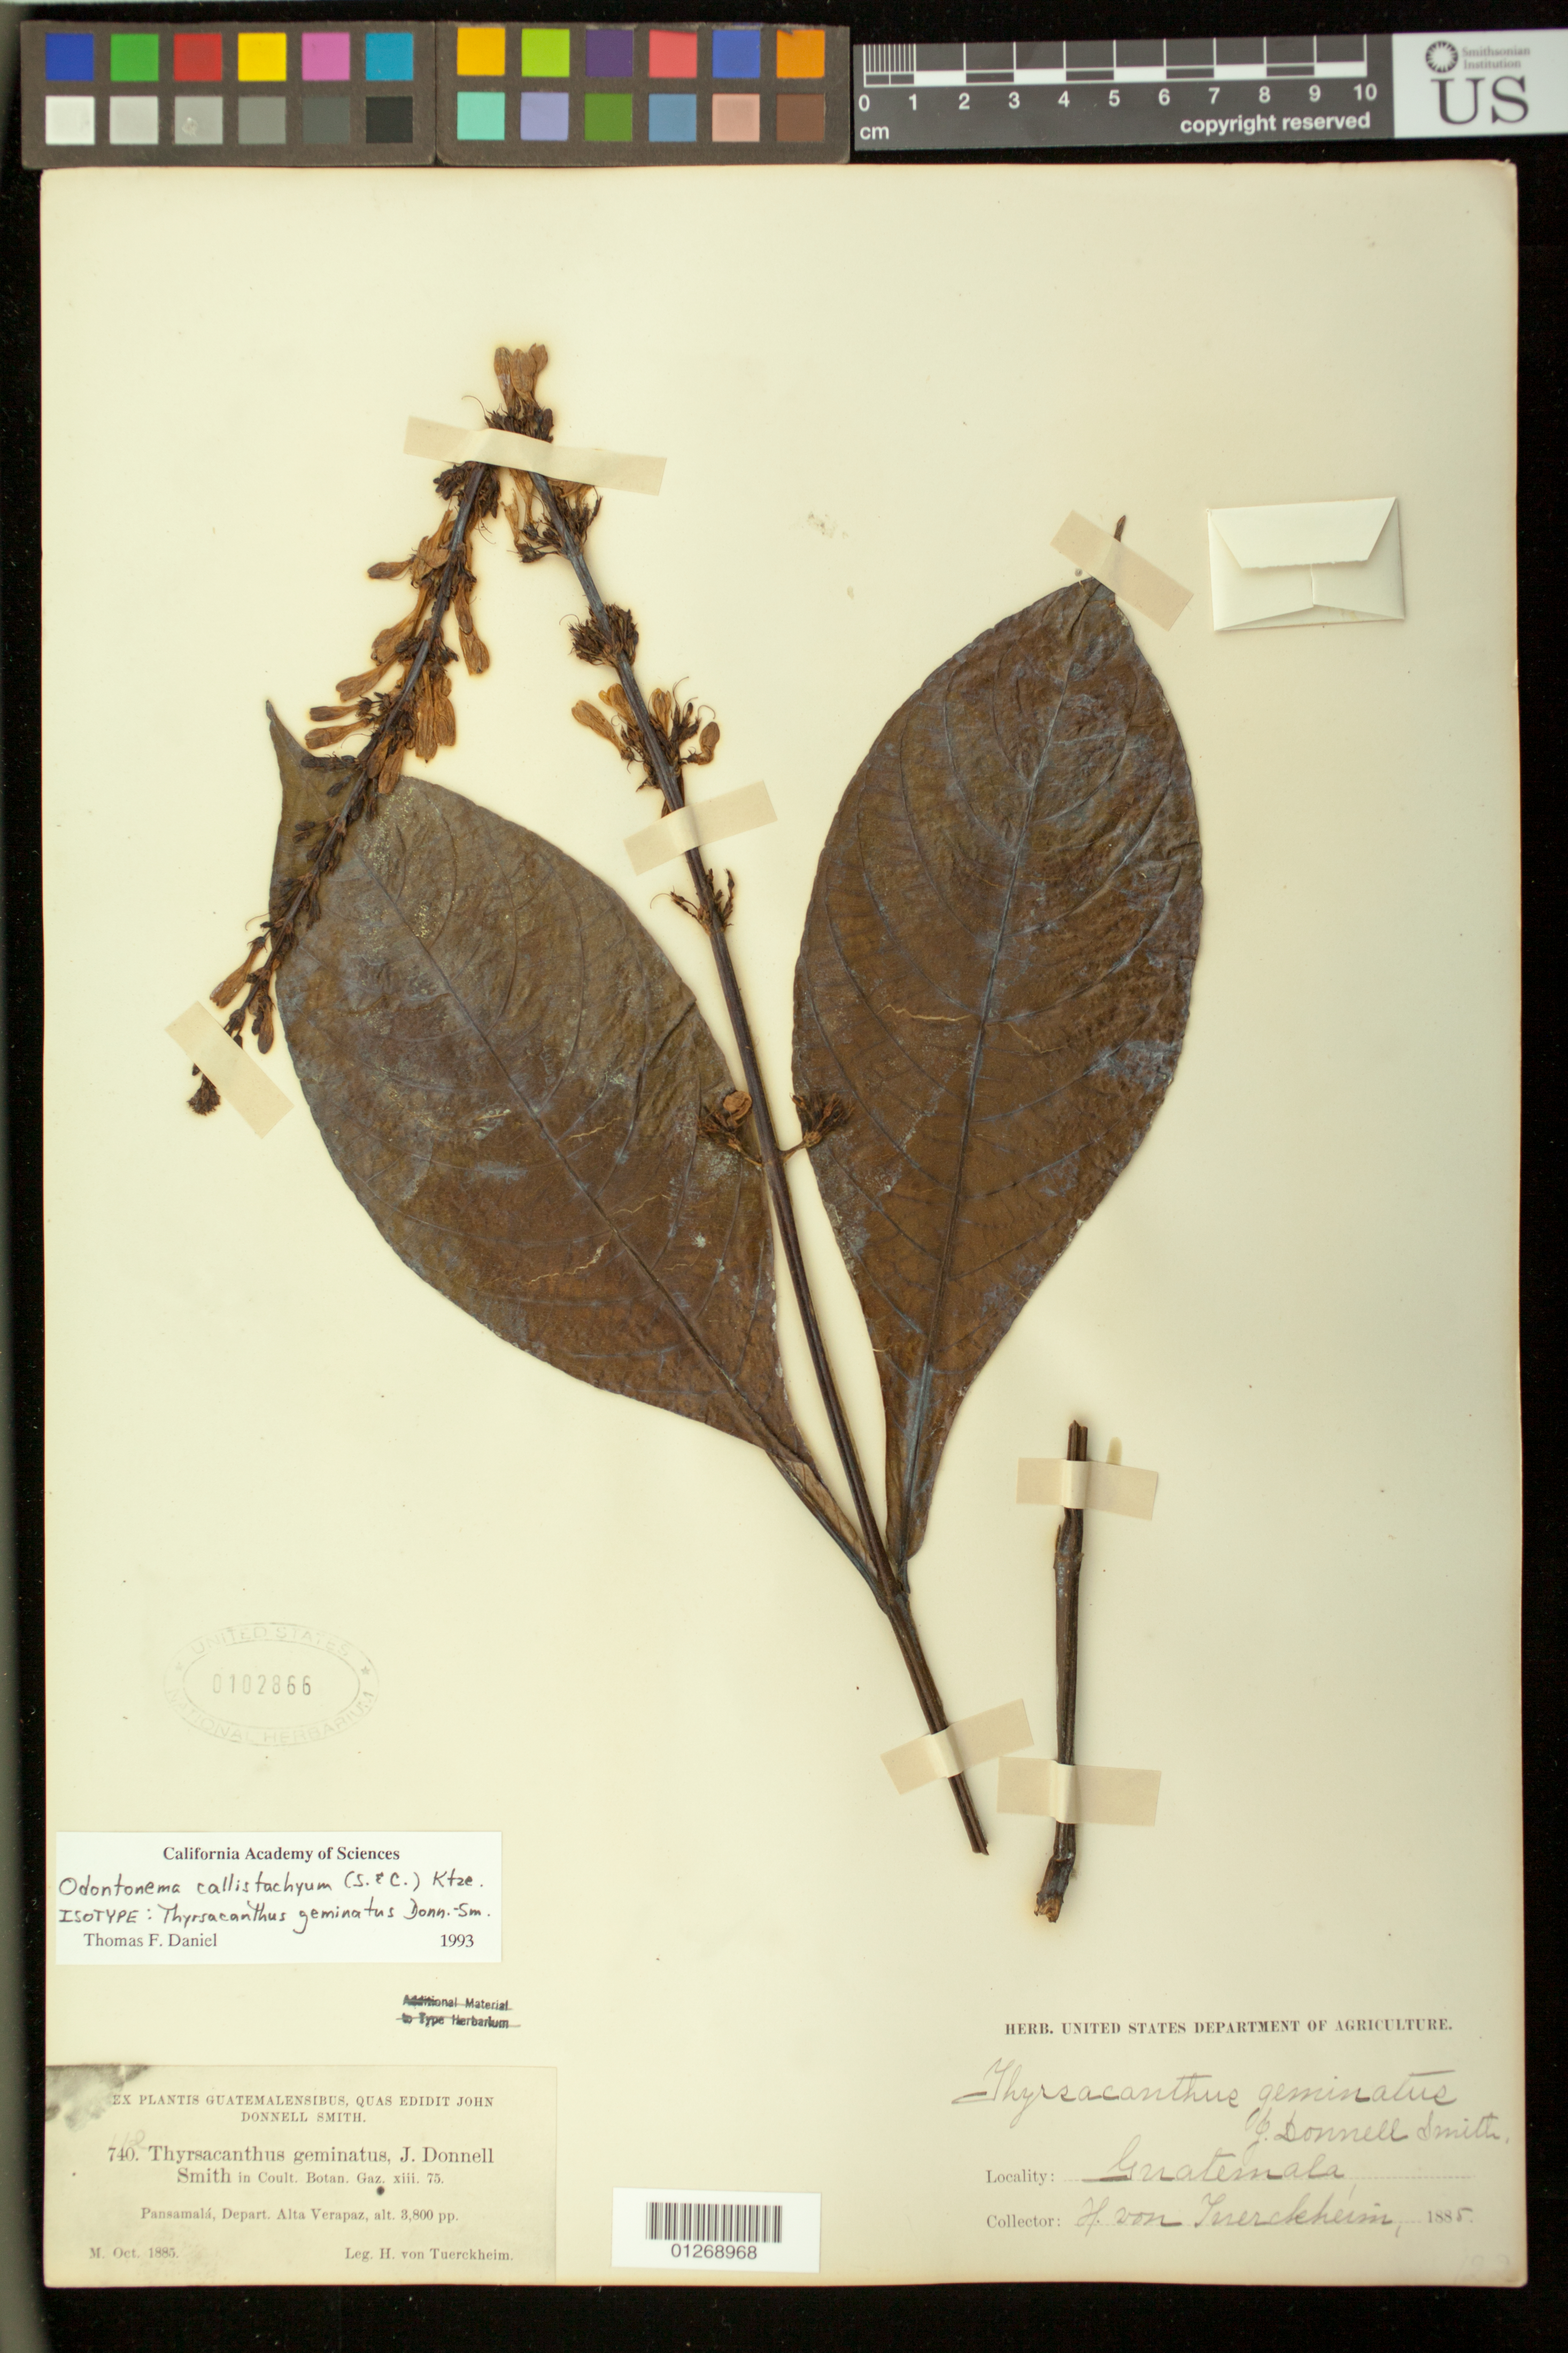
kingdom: Plantae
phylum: Tracheophyta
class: Magnoliopsida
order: Lamiales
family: Acanthaceae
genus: Thyrsacanthus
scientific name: Thyrsacanthus geminatus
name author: Donn. Sm.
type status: Isolectotype; Isosyntype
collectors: H. von Türckheim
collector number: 740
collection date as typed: Oct 1885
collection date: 1885-10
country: Guatemala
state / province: Alta Verapaz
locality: Pansamalá, Depart. Alta Verapaz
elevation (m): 1158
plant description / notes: Protologue cites two collections (Oct. 1885 & May 1887) but all duplicates found at US are Oct. 1885.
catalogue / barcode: US 102866